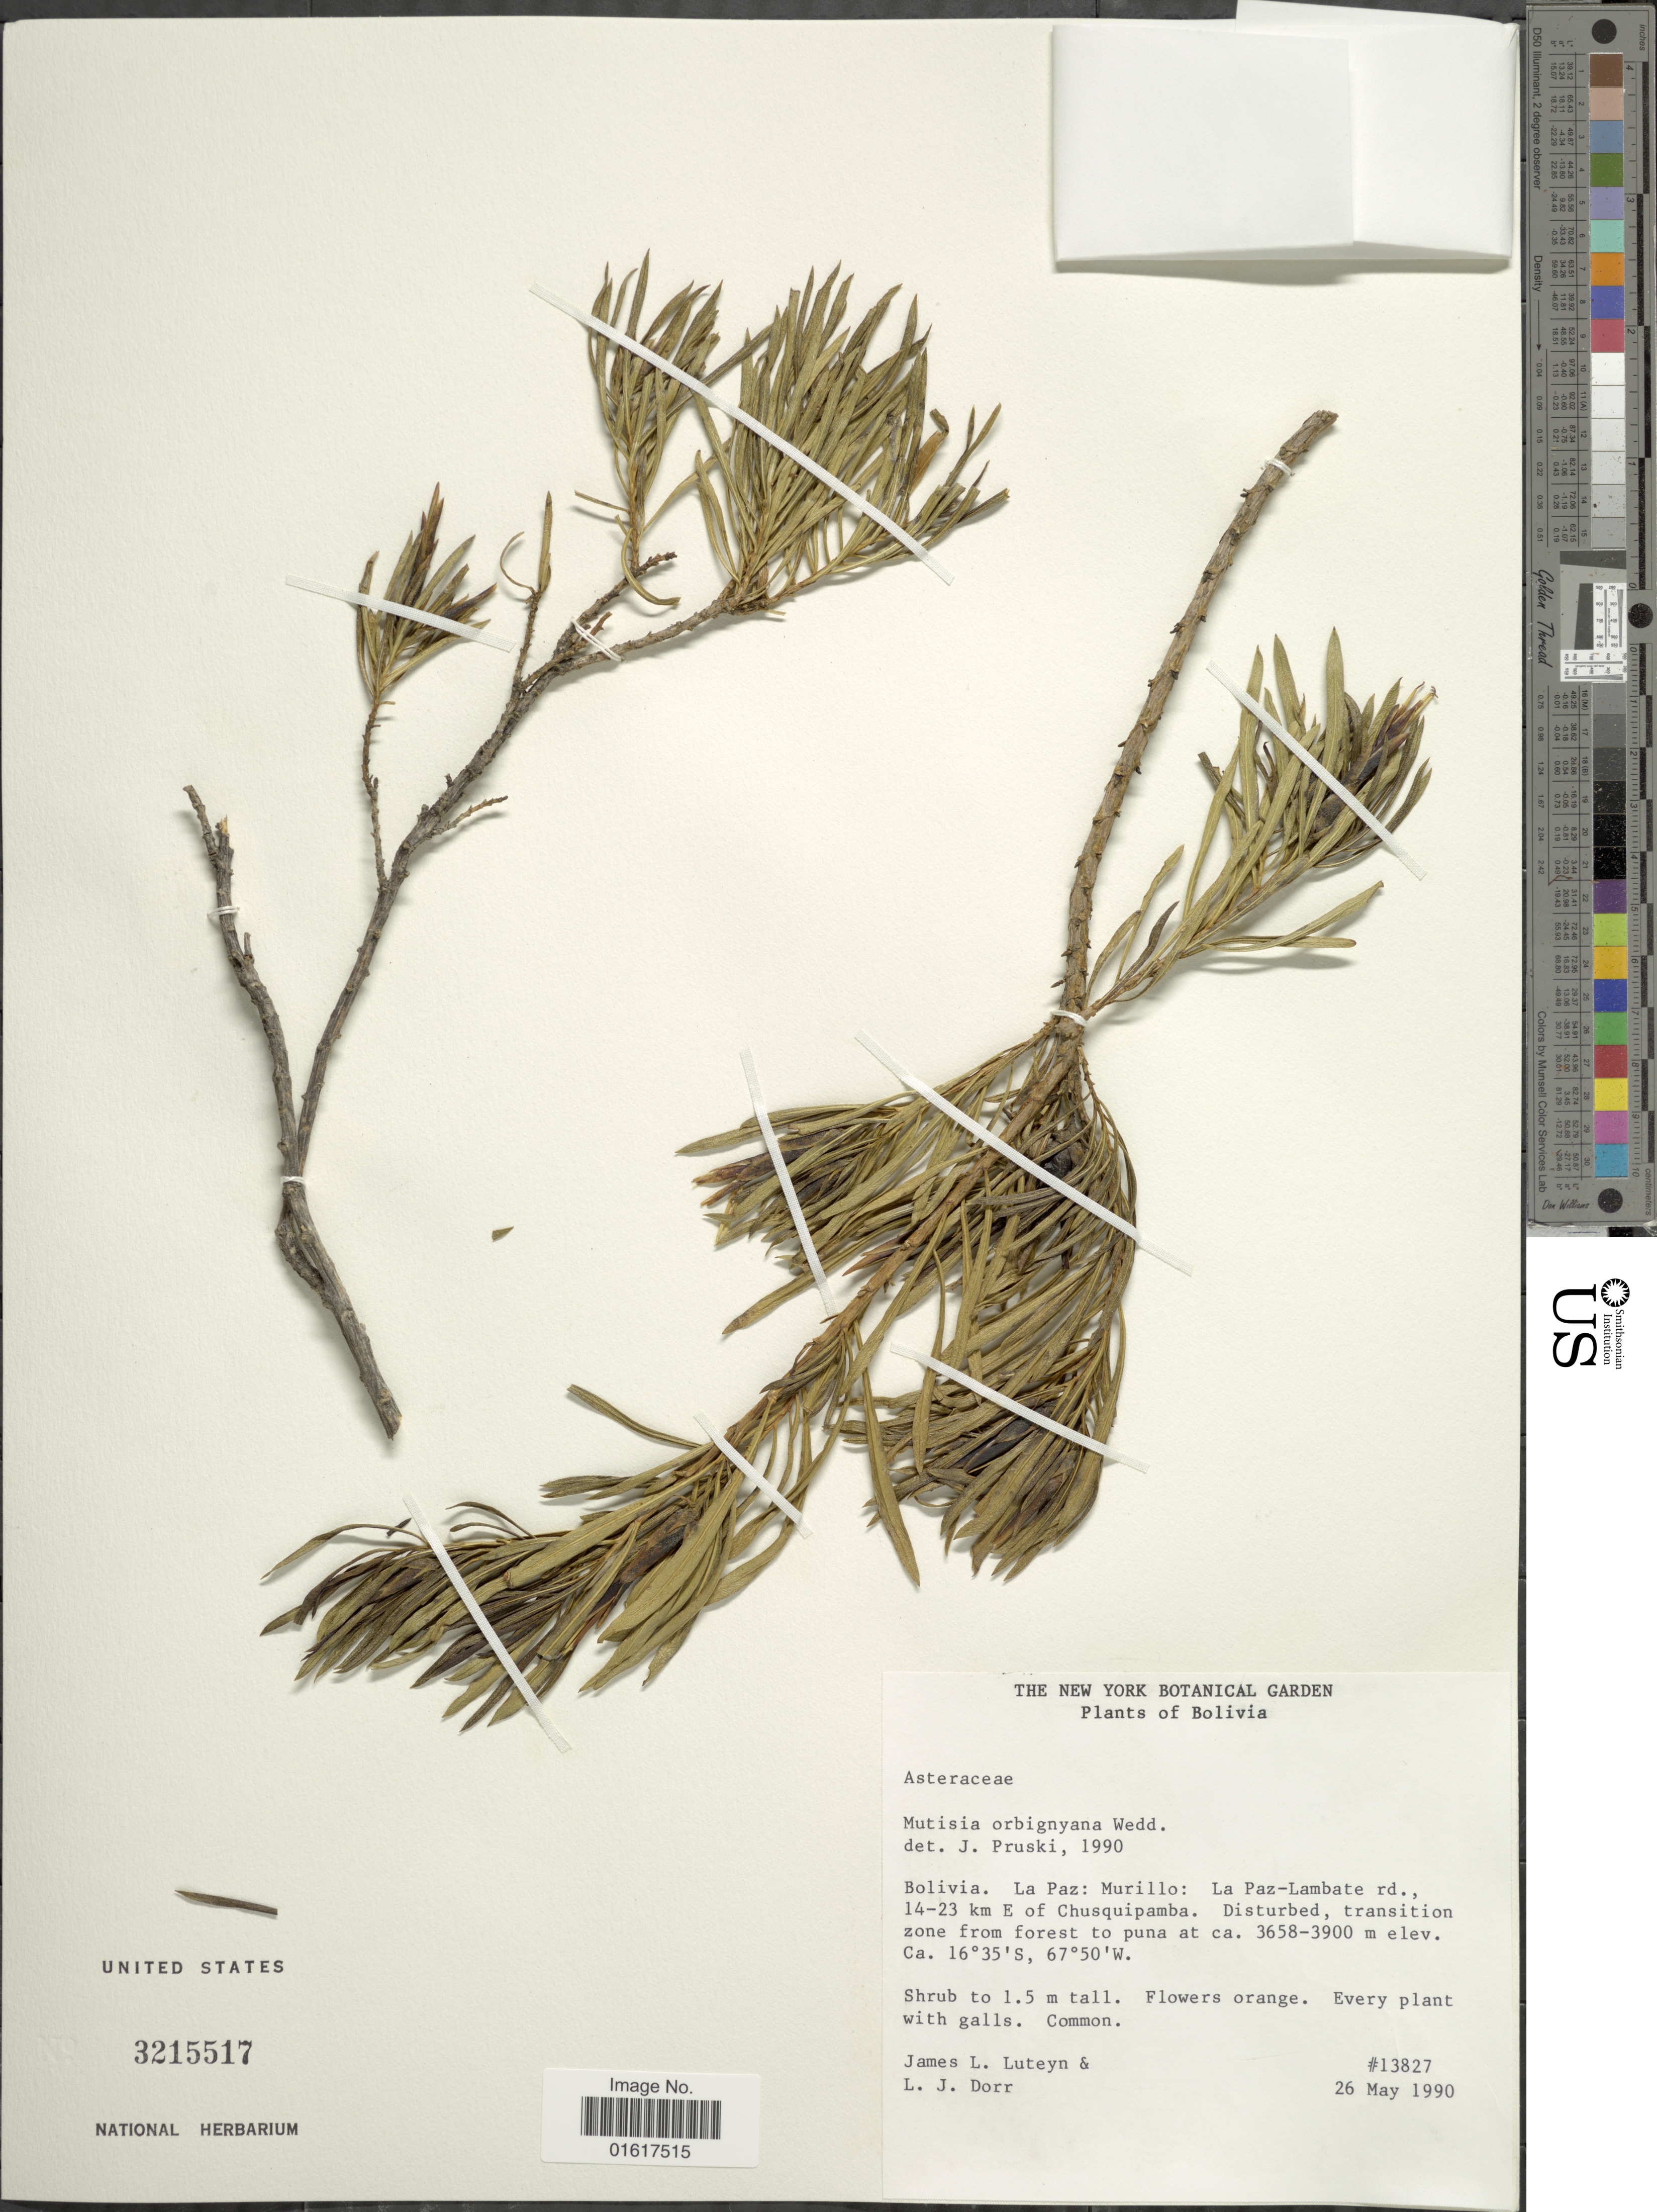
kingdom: Plantae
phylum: Tracheophyta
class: Magnoliopsida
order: Asterales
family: Asteraceae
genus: Mutisia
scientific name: Mutisia orbignyana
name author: Wedd.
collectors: J. L. Luteyn & L. J. Dorr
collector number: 13827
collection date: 1990-05-26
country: Bolivia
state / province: La Paz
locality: Murillo: La Paz-Lambate rd., 14-23 km E of Chusquipamba. Disturbed, transition zone from forest to puna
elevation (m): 3658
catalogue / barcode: US 3215517